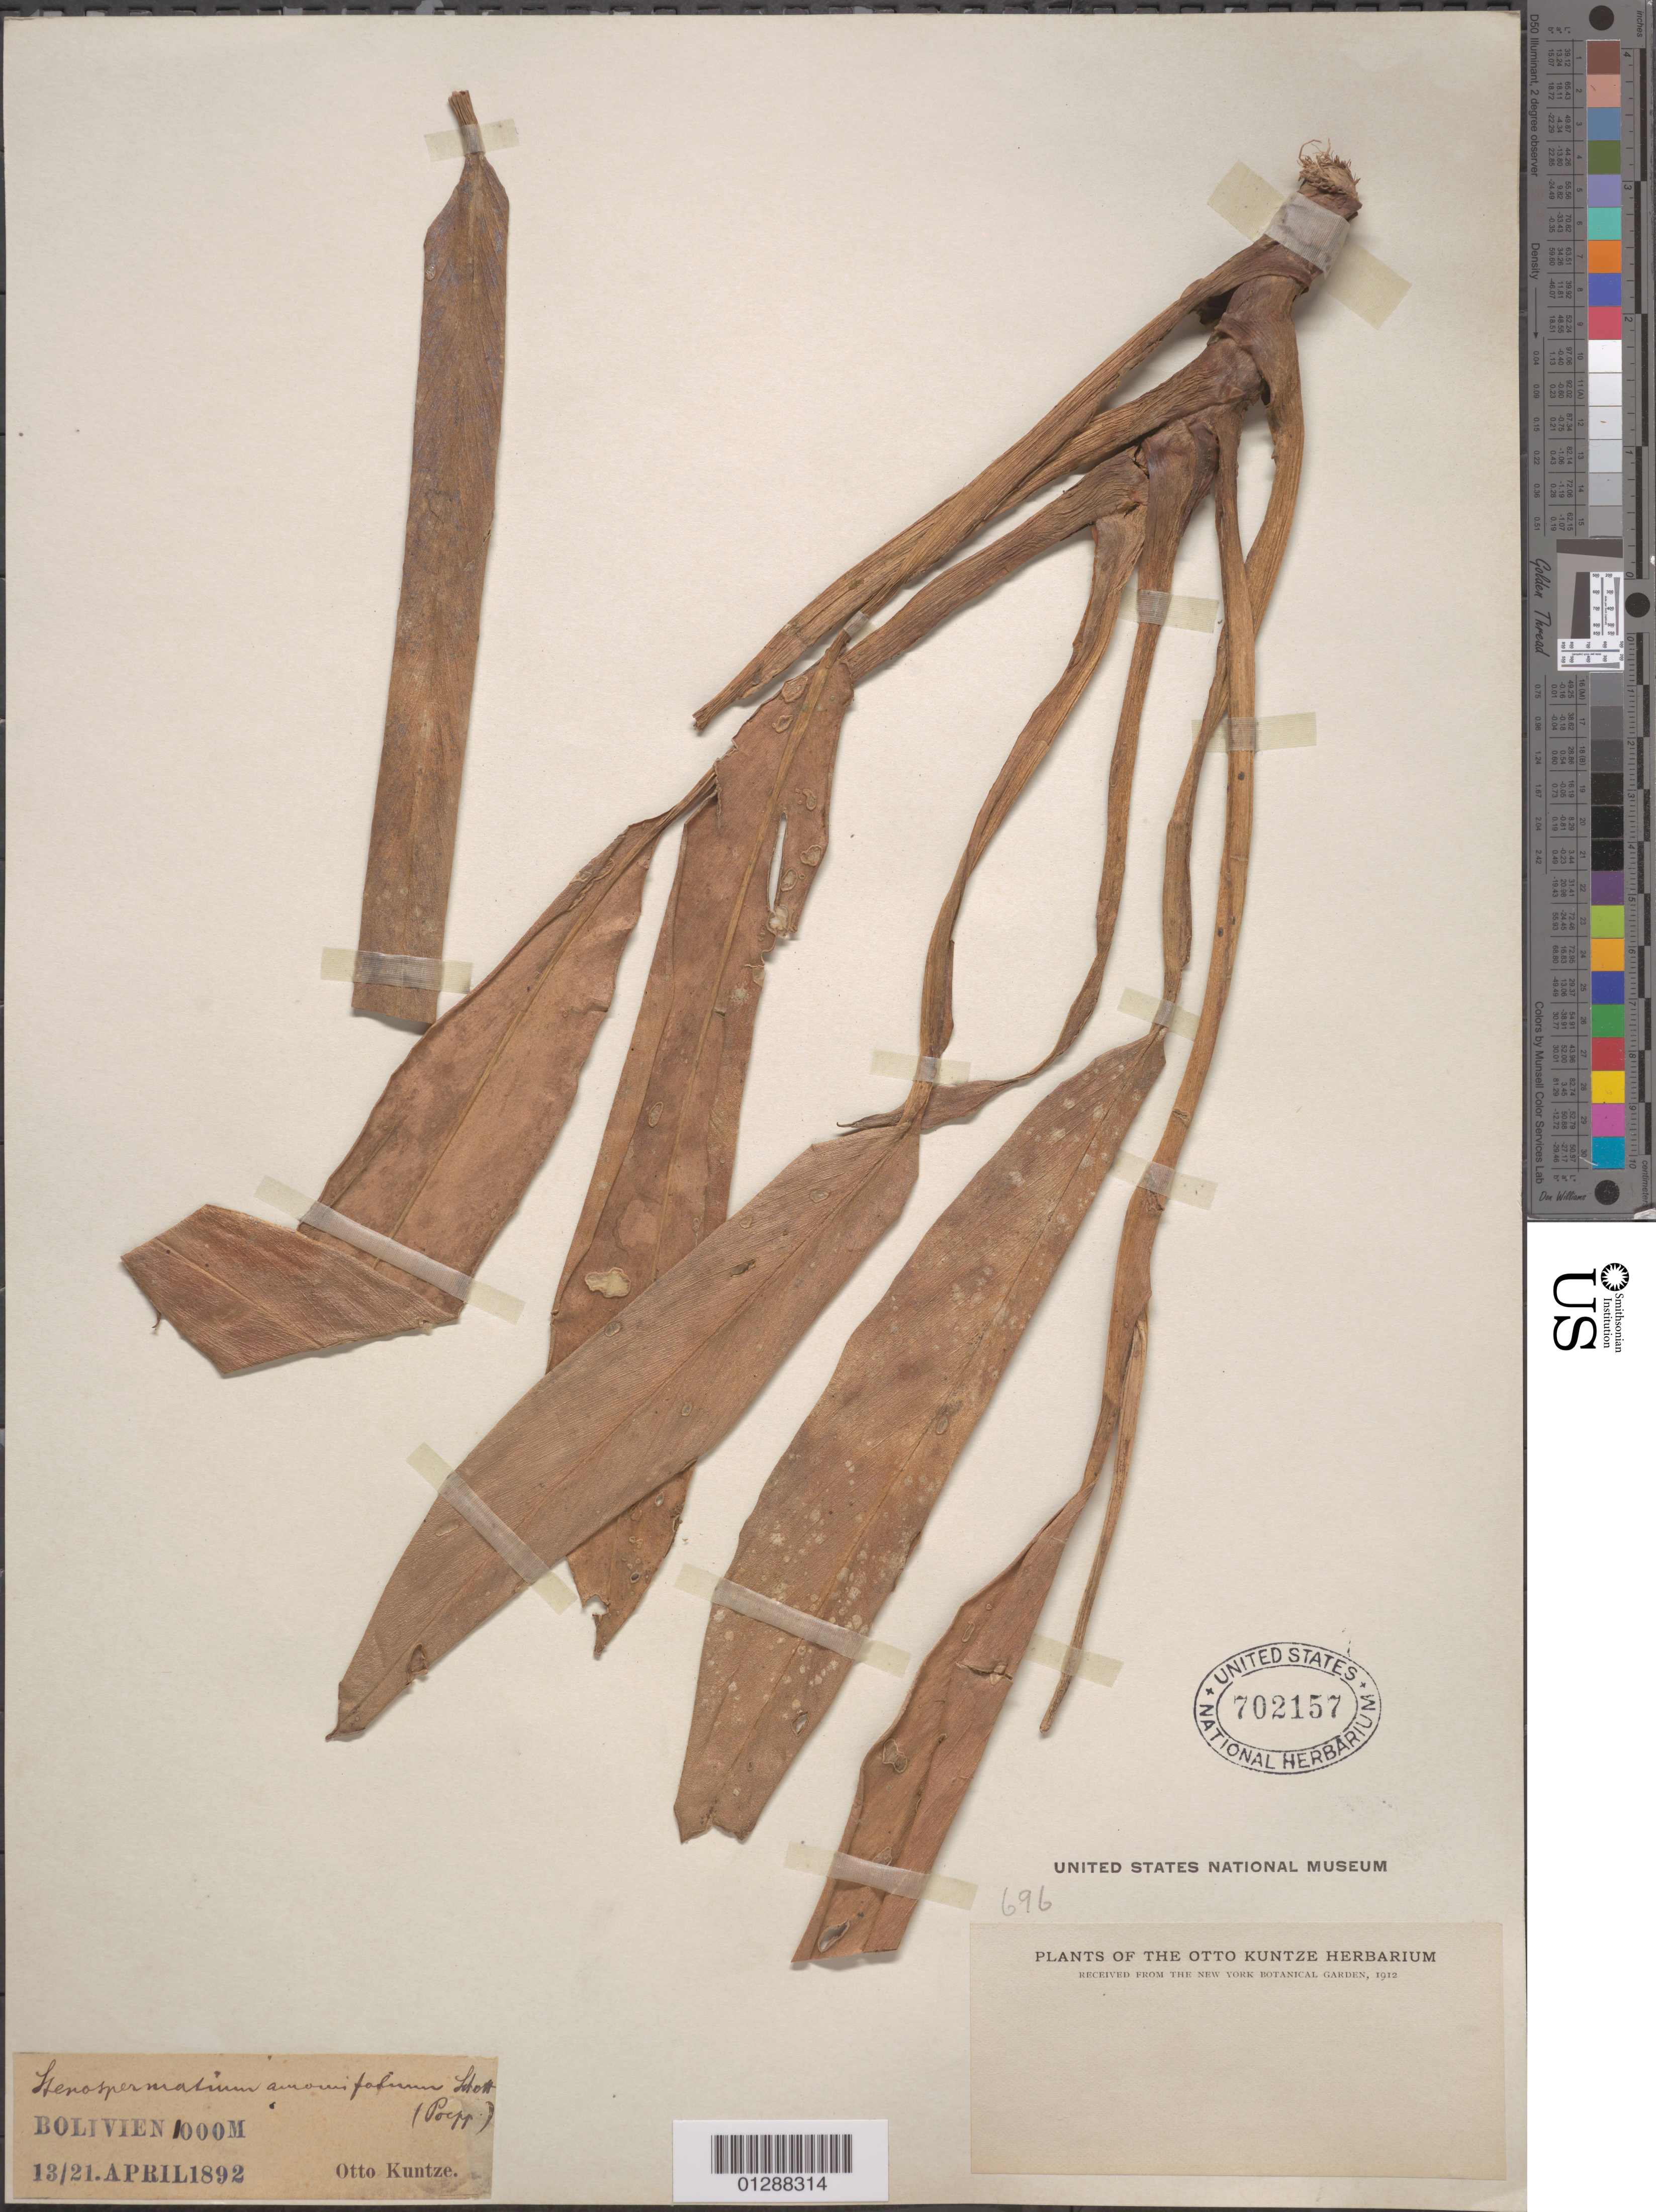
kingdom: Plantae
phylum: Tracheophyta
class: Liliopsida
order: Alismatales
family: Araceae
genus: Stenospermation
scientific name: Stenospermation amomifolium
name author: (Poepp.) Schott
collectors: C.E.O. Kuntze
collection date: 1892-04-13/1892-04-21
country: Bolivia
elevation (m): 1000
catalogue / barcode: US 702157